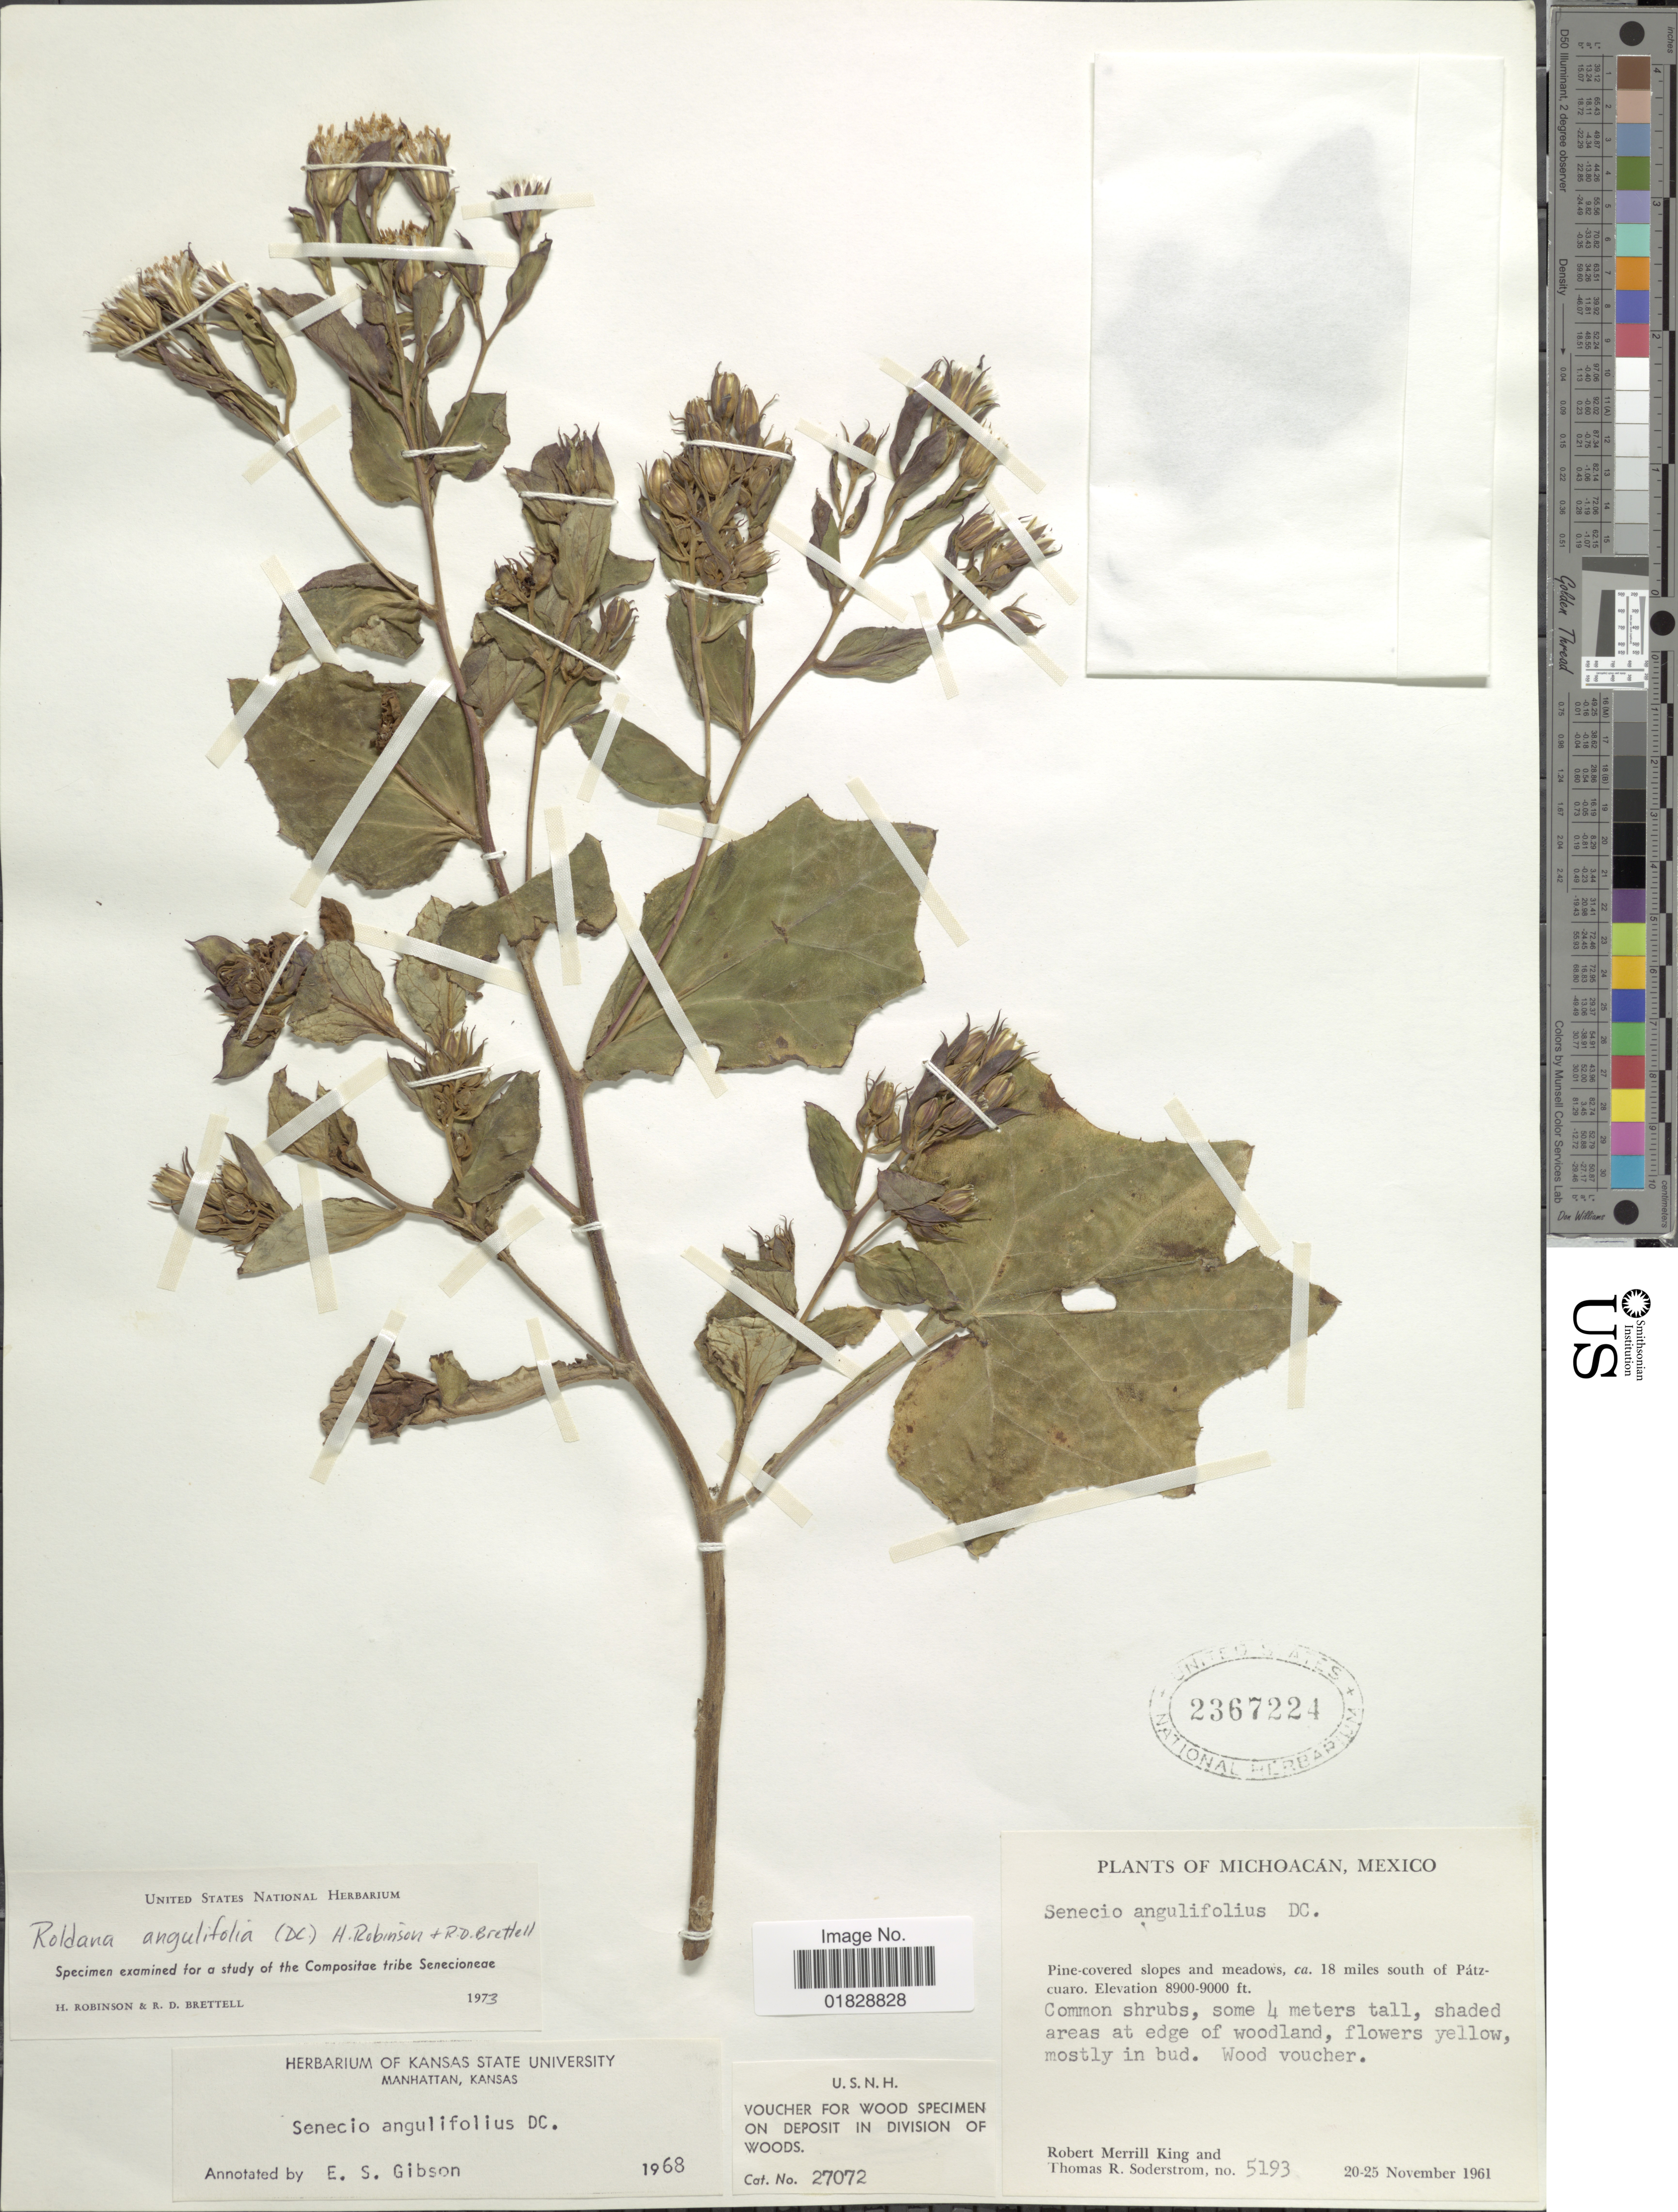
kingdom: Plantae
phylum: Tracheophyta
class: Magnoliopsida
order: Asterales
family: Asteraceae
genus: Roldana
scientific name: Roldana angulifolia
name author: (DC.) H. Rob. & Brettell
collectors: R. M. King & T. R. Soderstrom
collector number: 5193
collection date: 1961-11-20/1961-11-25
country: Mexico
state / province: Michoacán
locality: Pine-covered slopes and meadows, ca. 18 miles south of Pátz-cuaro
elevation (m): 2713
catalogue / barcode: US 2367224